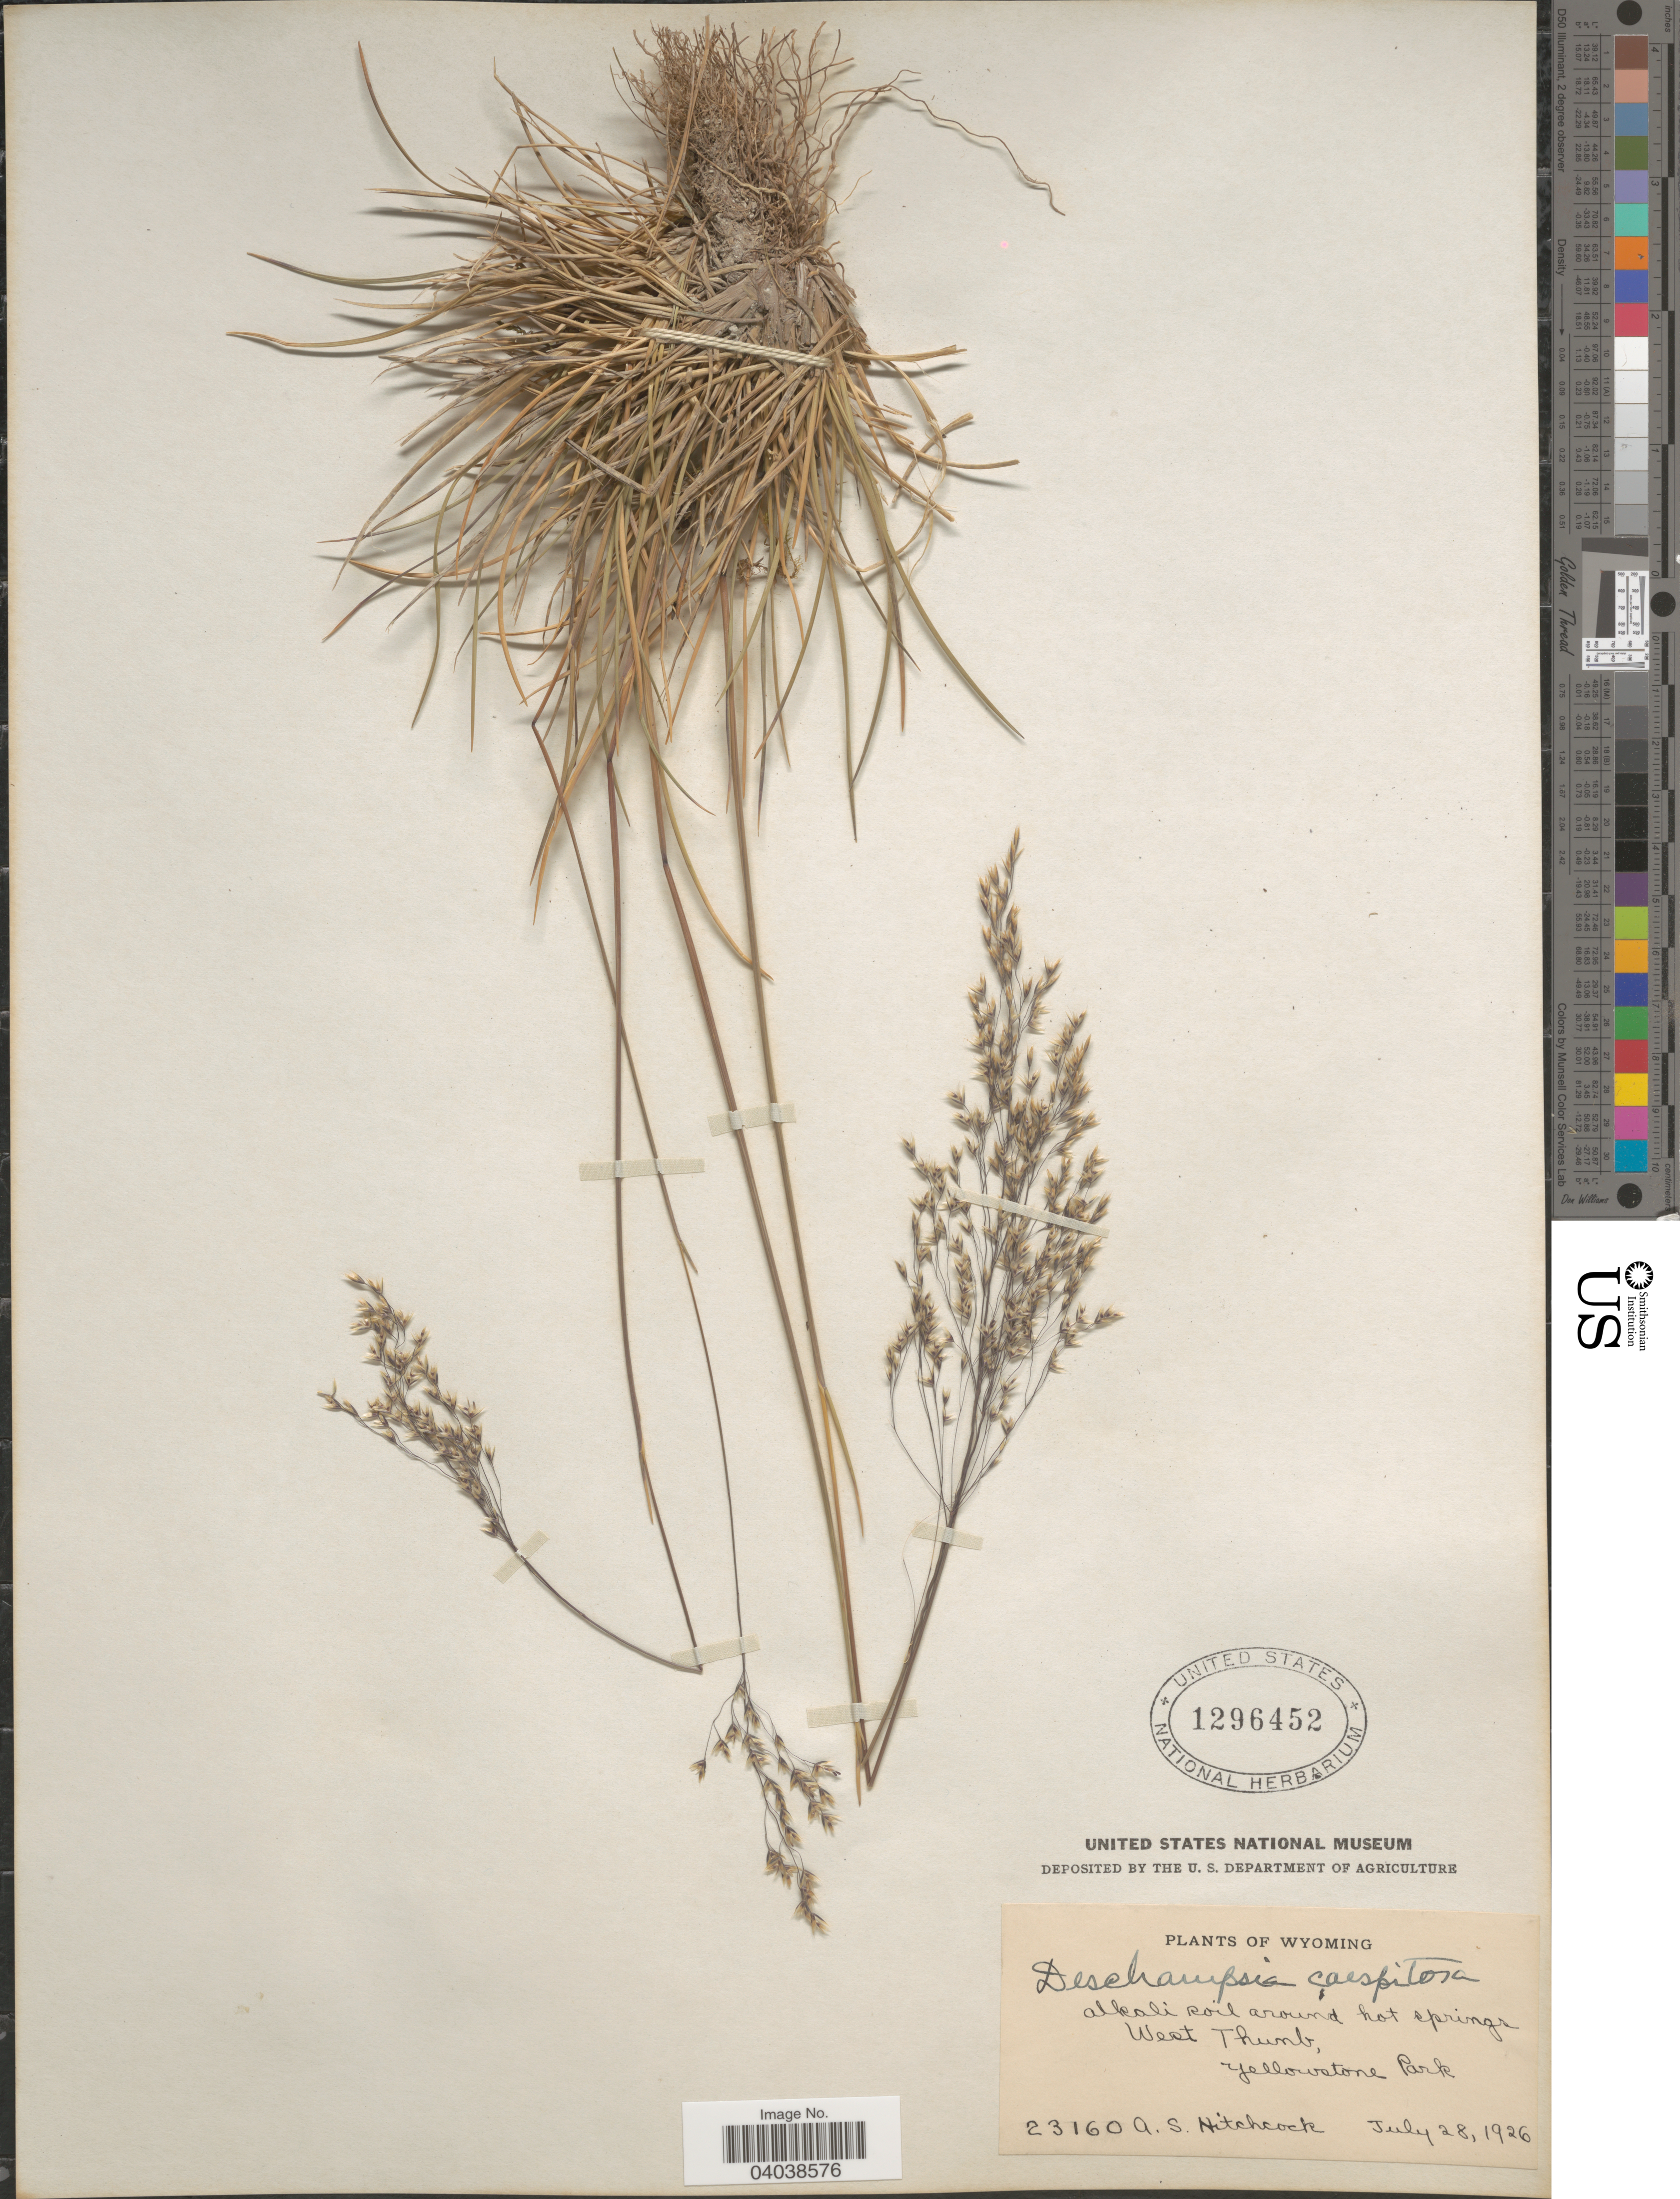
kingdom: Plantae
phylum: Tracheophyta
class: Liliopsida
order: Poales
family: Poaceae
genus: Deschampsia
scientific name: Deschampsia cespitosa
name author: (L.) P. Beauv.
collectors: A. S. Hitchcock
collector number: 23160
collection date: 1926-07-28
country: United States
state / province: Wyoming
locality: Alkali soil around hot springs. West Thunb, Yellowstone Park.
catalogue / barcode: US 1296452